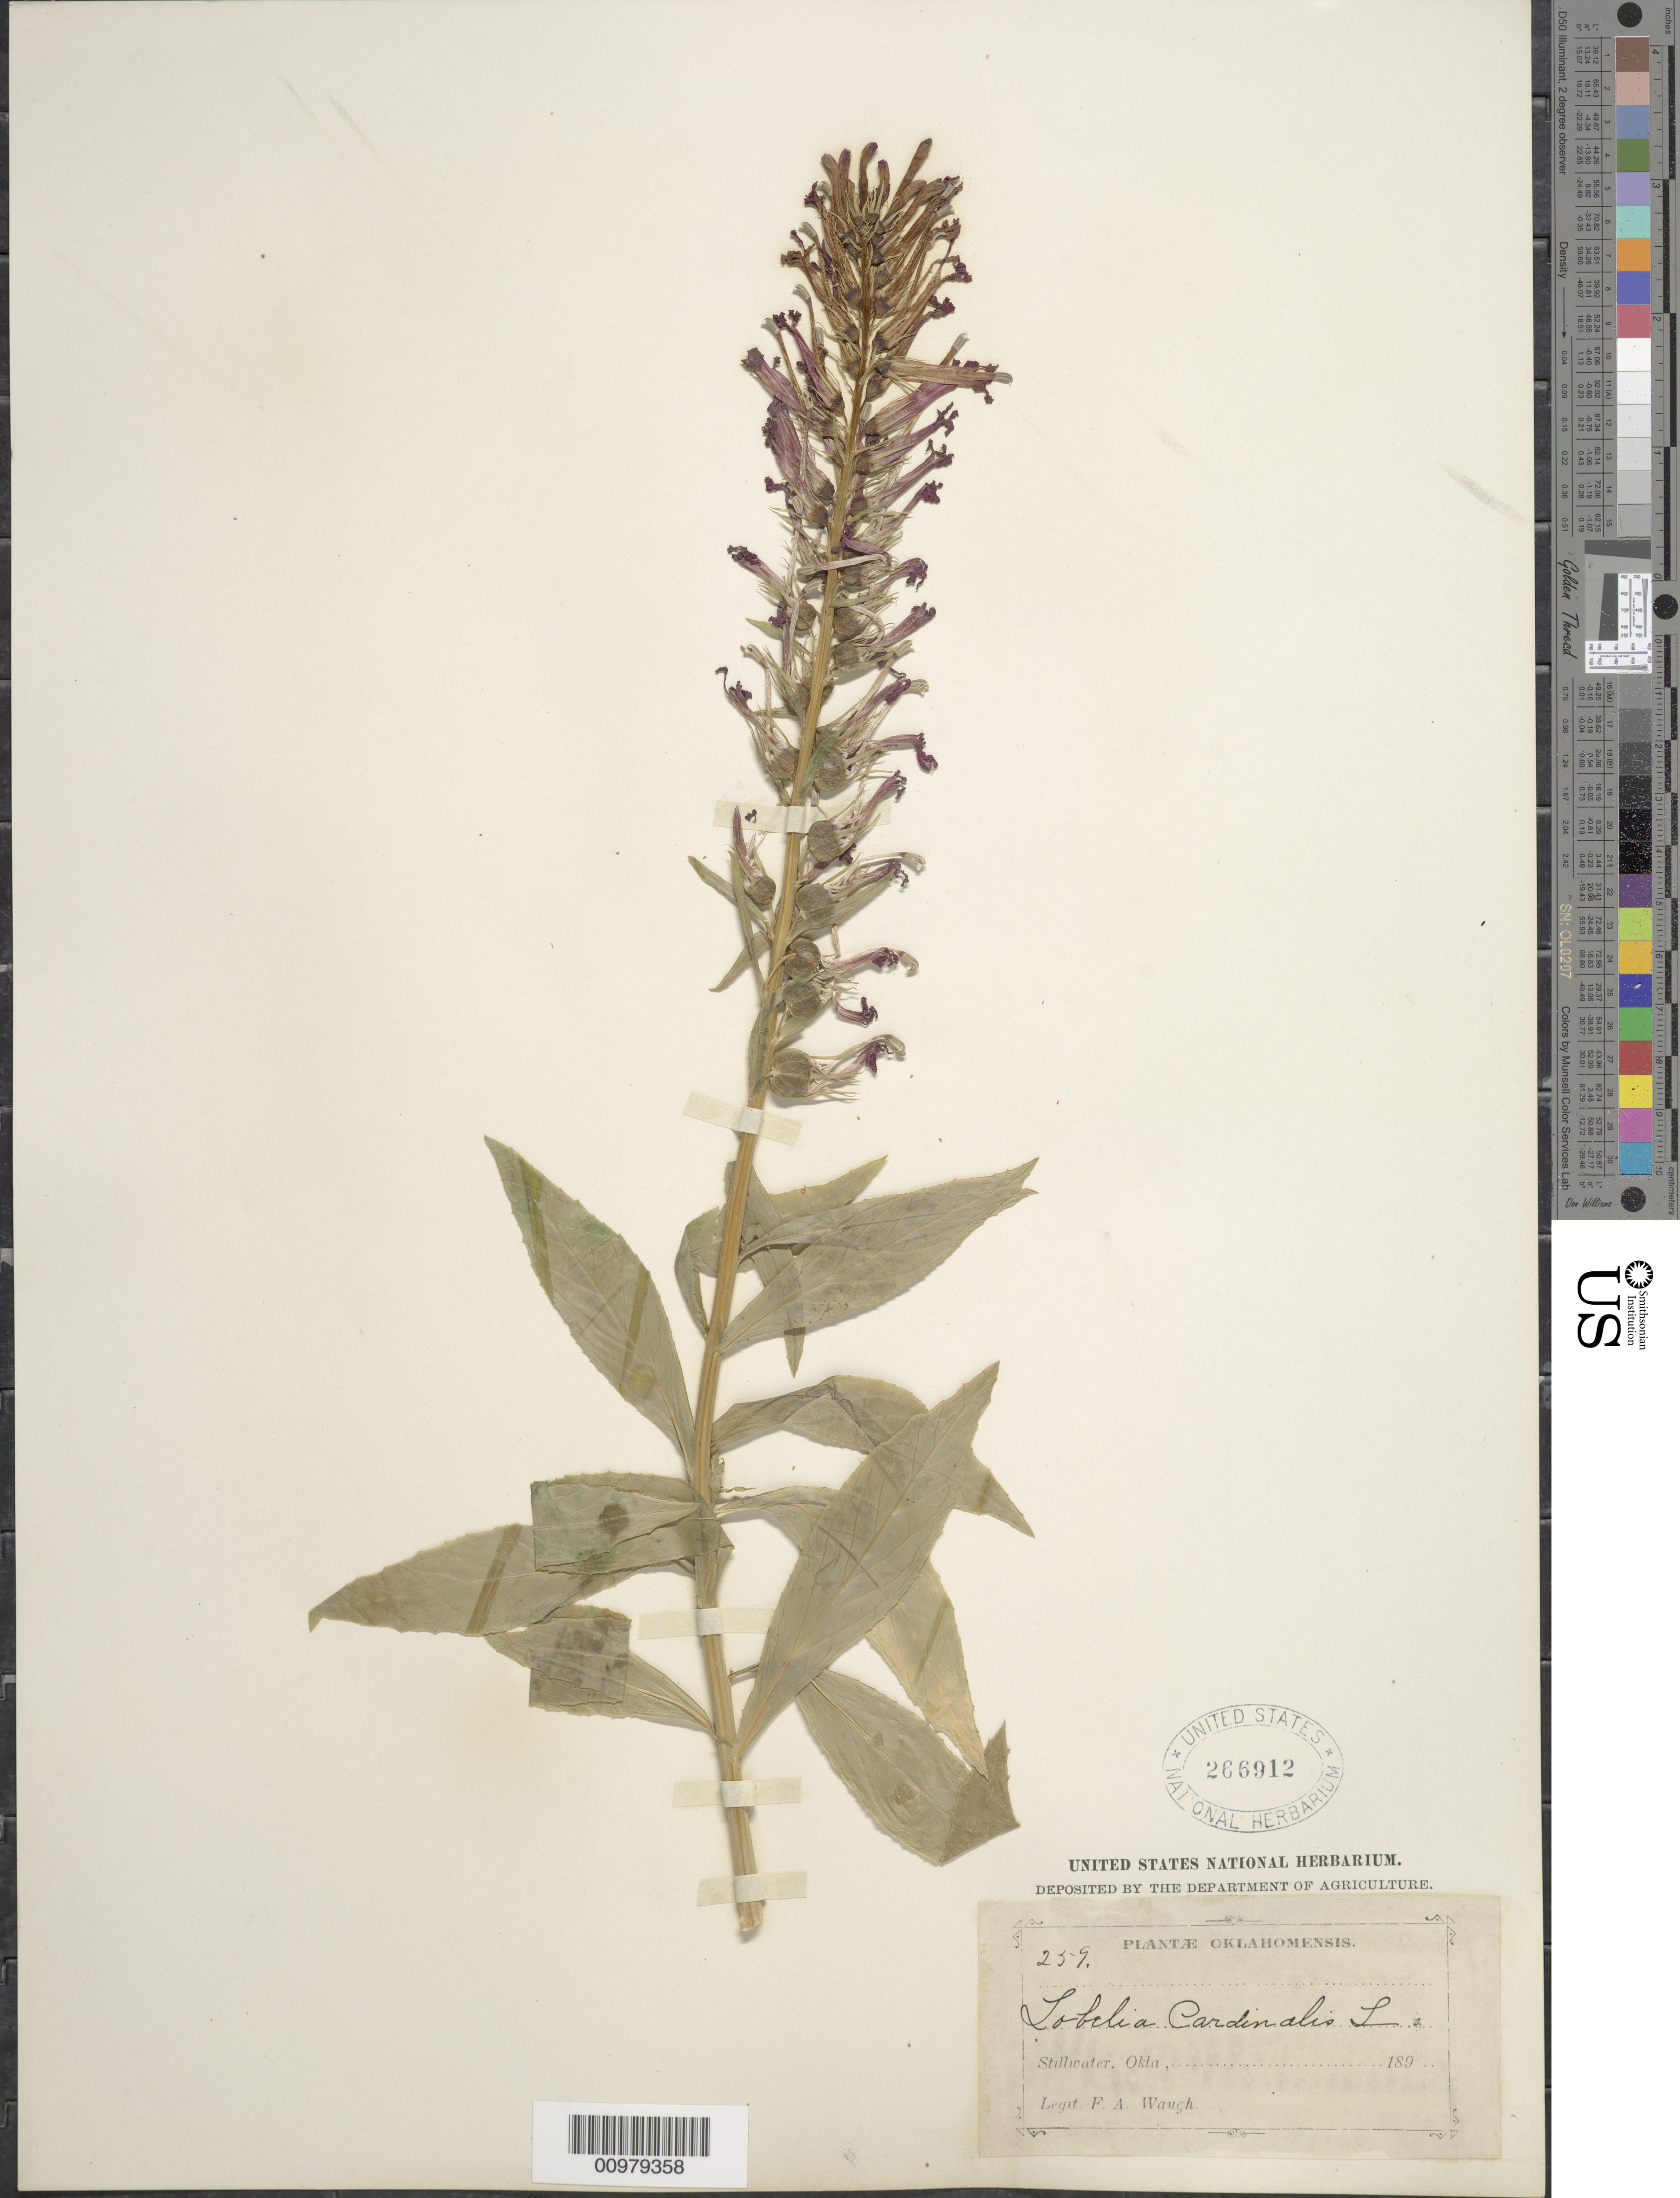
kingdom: Plantae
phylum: Tracheophyta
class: Magnoliopsida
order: Asterales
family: Campanulaceae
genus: Lobelia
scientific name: Lobelia cardinalis var. phyllostachya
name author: (Engelm.) McVaugh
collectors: F. Waugh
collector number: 259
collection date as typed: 189-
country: United States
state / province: Oklahoma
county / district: Payne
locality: Stillwater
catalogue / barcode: US 266912